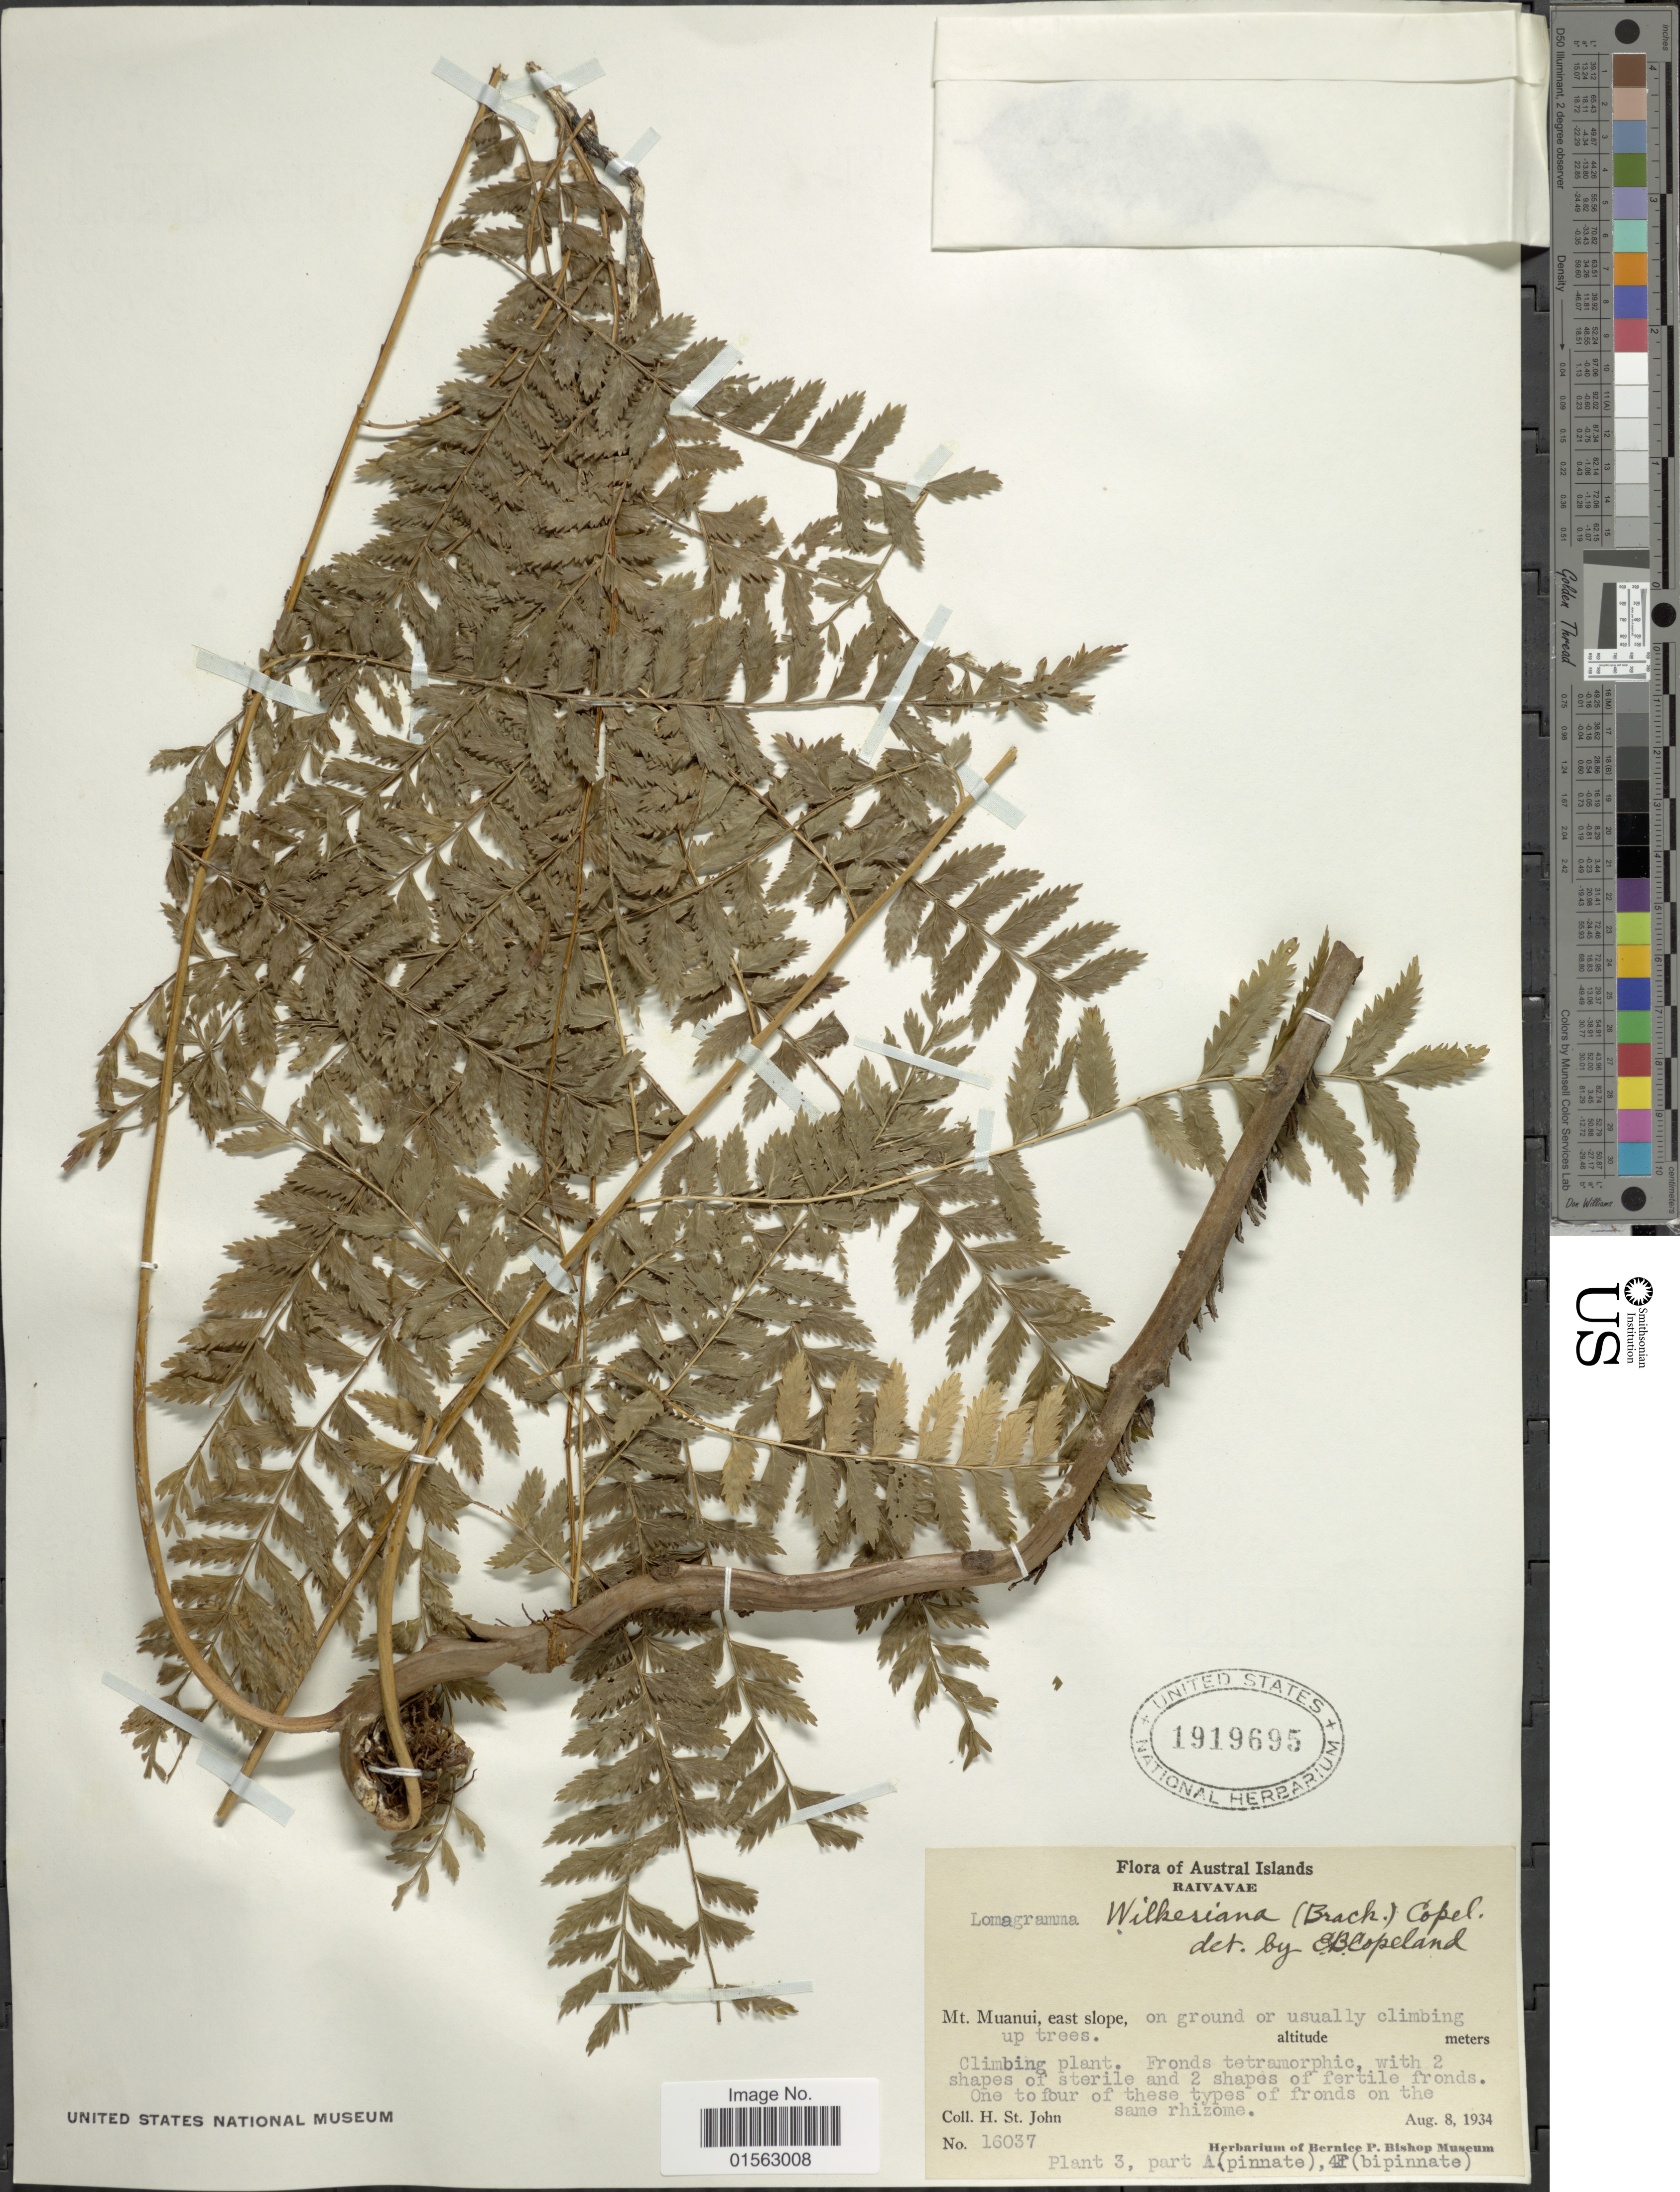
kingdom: Plantae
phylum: Tracheophyta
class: Polypodiopsida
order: Polypodiales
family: Dryopteridaceae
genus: Teratophyllum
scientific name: Teratophyllum wilkesianum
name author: (Brack.) Holttum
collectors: H. St. John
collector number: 16037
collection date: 1934-08-08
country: French Polynesia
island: Raivavae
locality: Austral Islands, Raivavae, Mt. Muanui, east slope, on ground or usually climbing up trees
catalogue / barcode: US 1919695